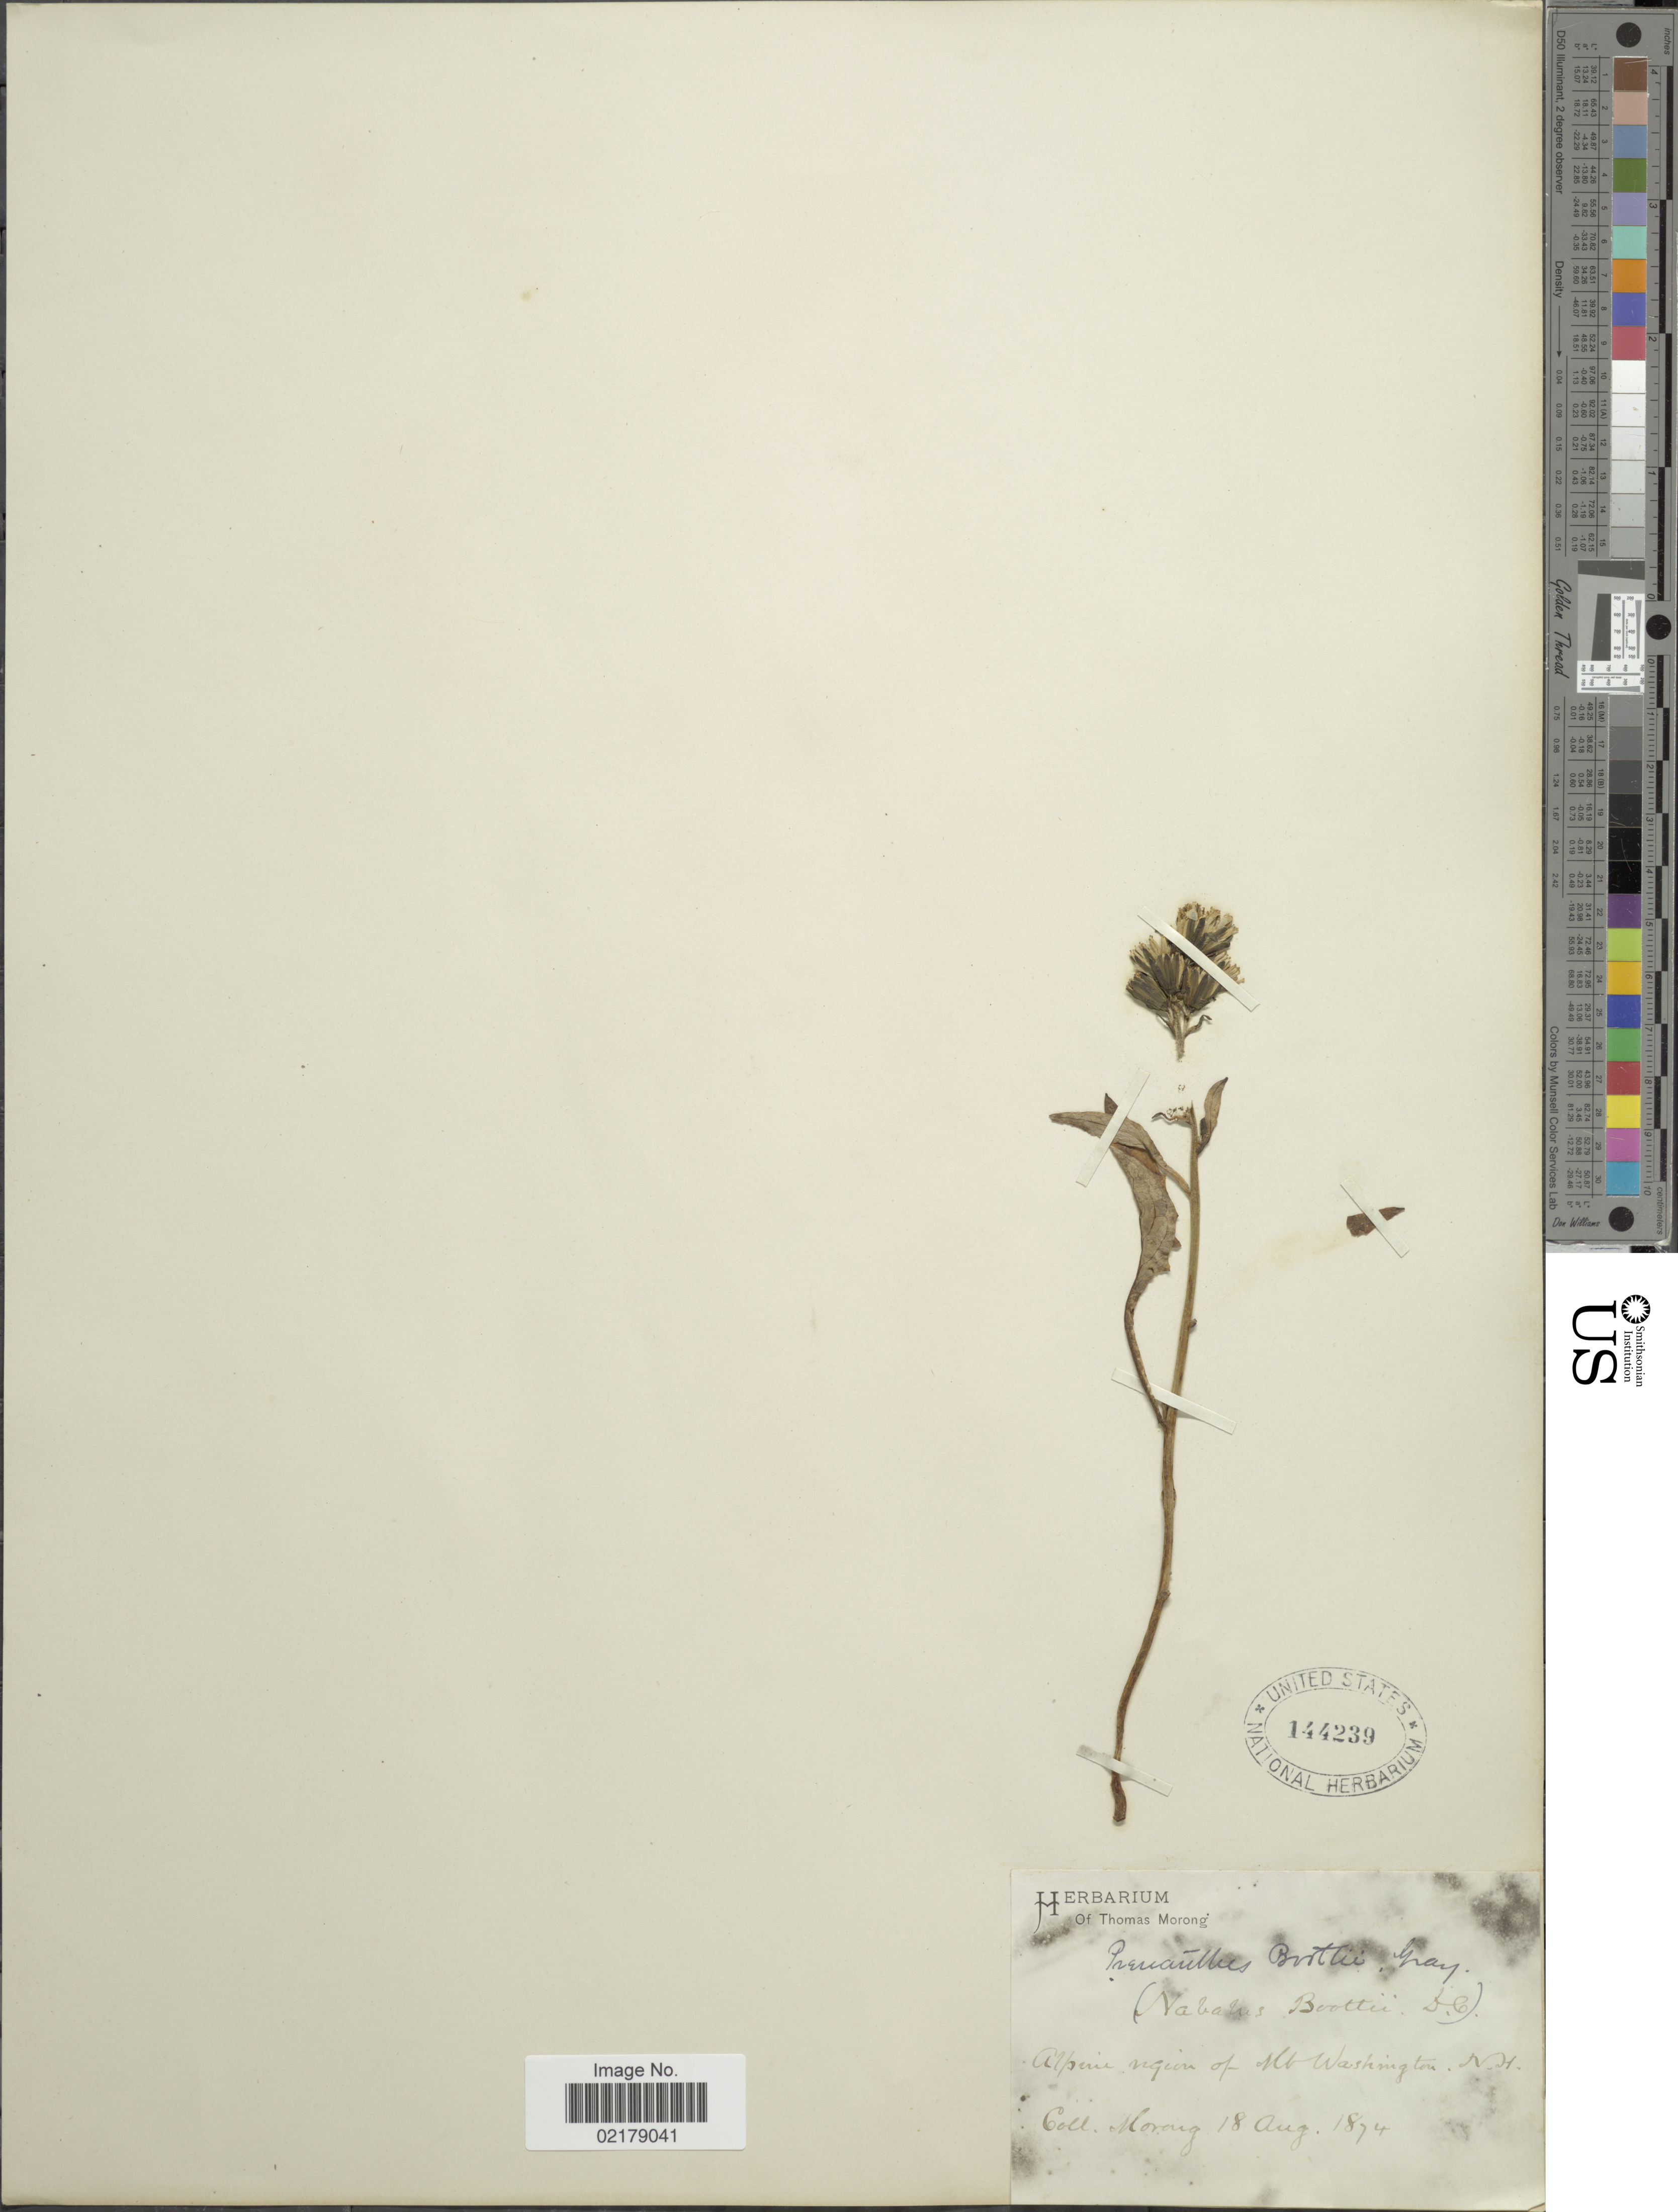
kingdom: Plantae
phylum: Tracheophyta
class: Magnoliopsida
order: Asterales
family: Asteraceae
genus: Prenanthes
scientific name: Prenanthes boottii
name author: (DC.) A. Gray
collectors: ex herb. T. Morong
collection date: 1874-08-18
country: United States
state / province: New Hampshire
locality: Alpine region of Washington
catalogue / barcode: US 144239